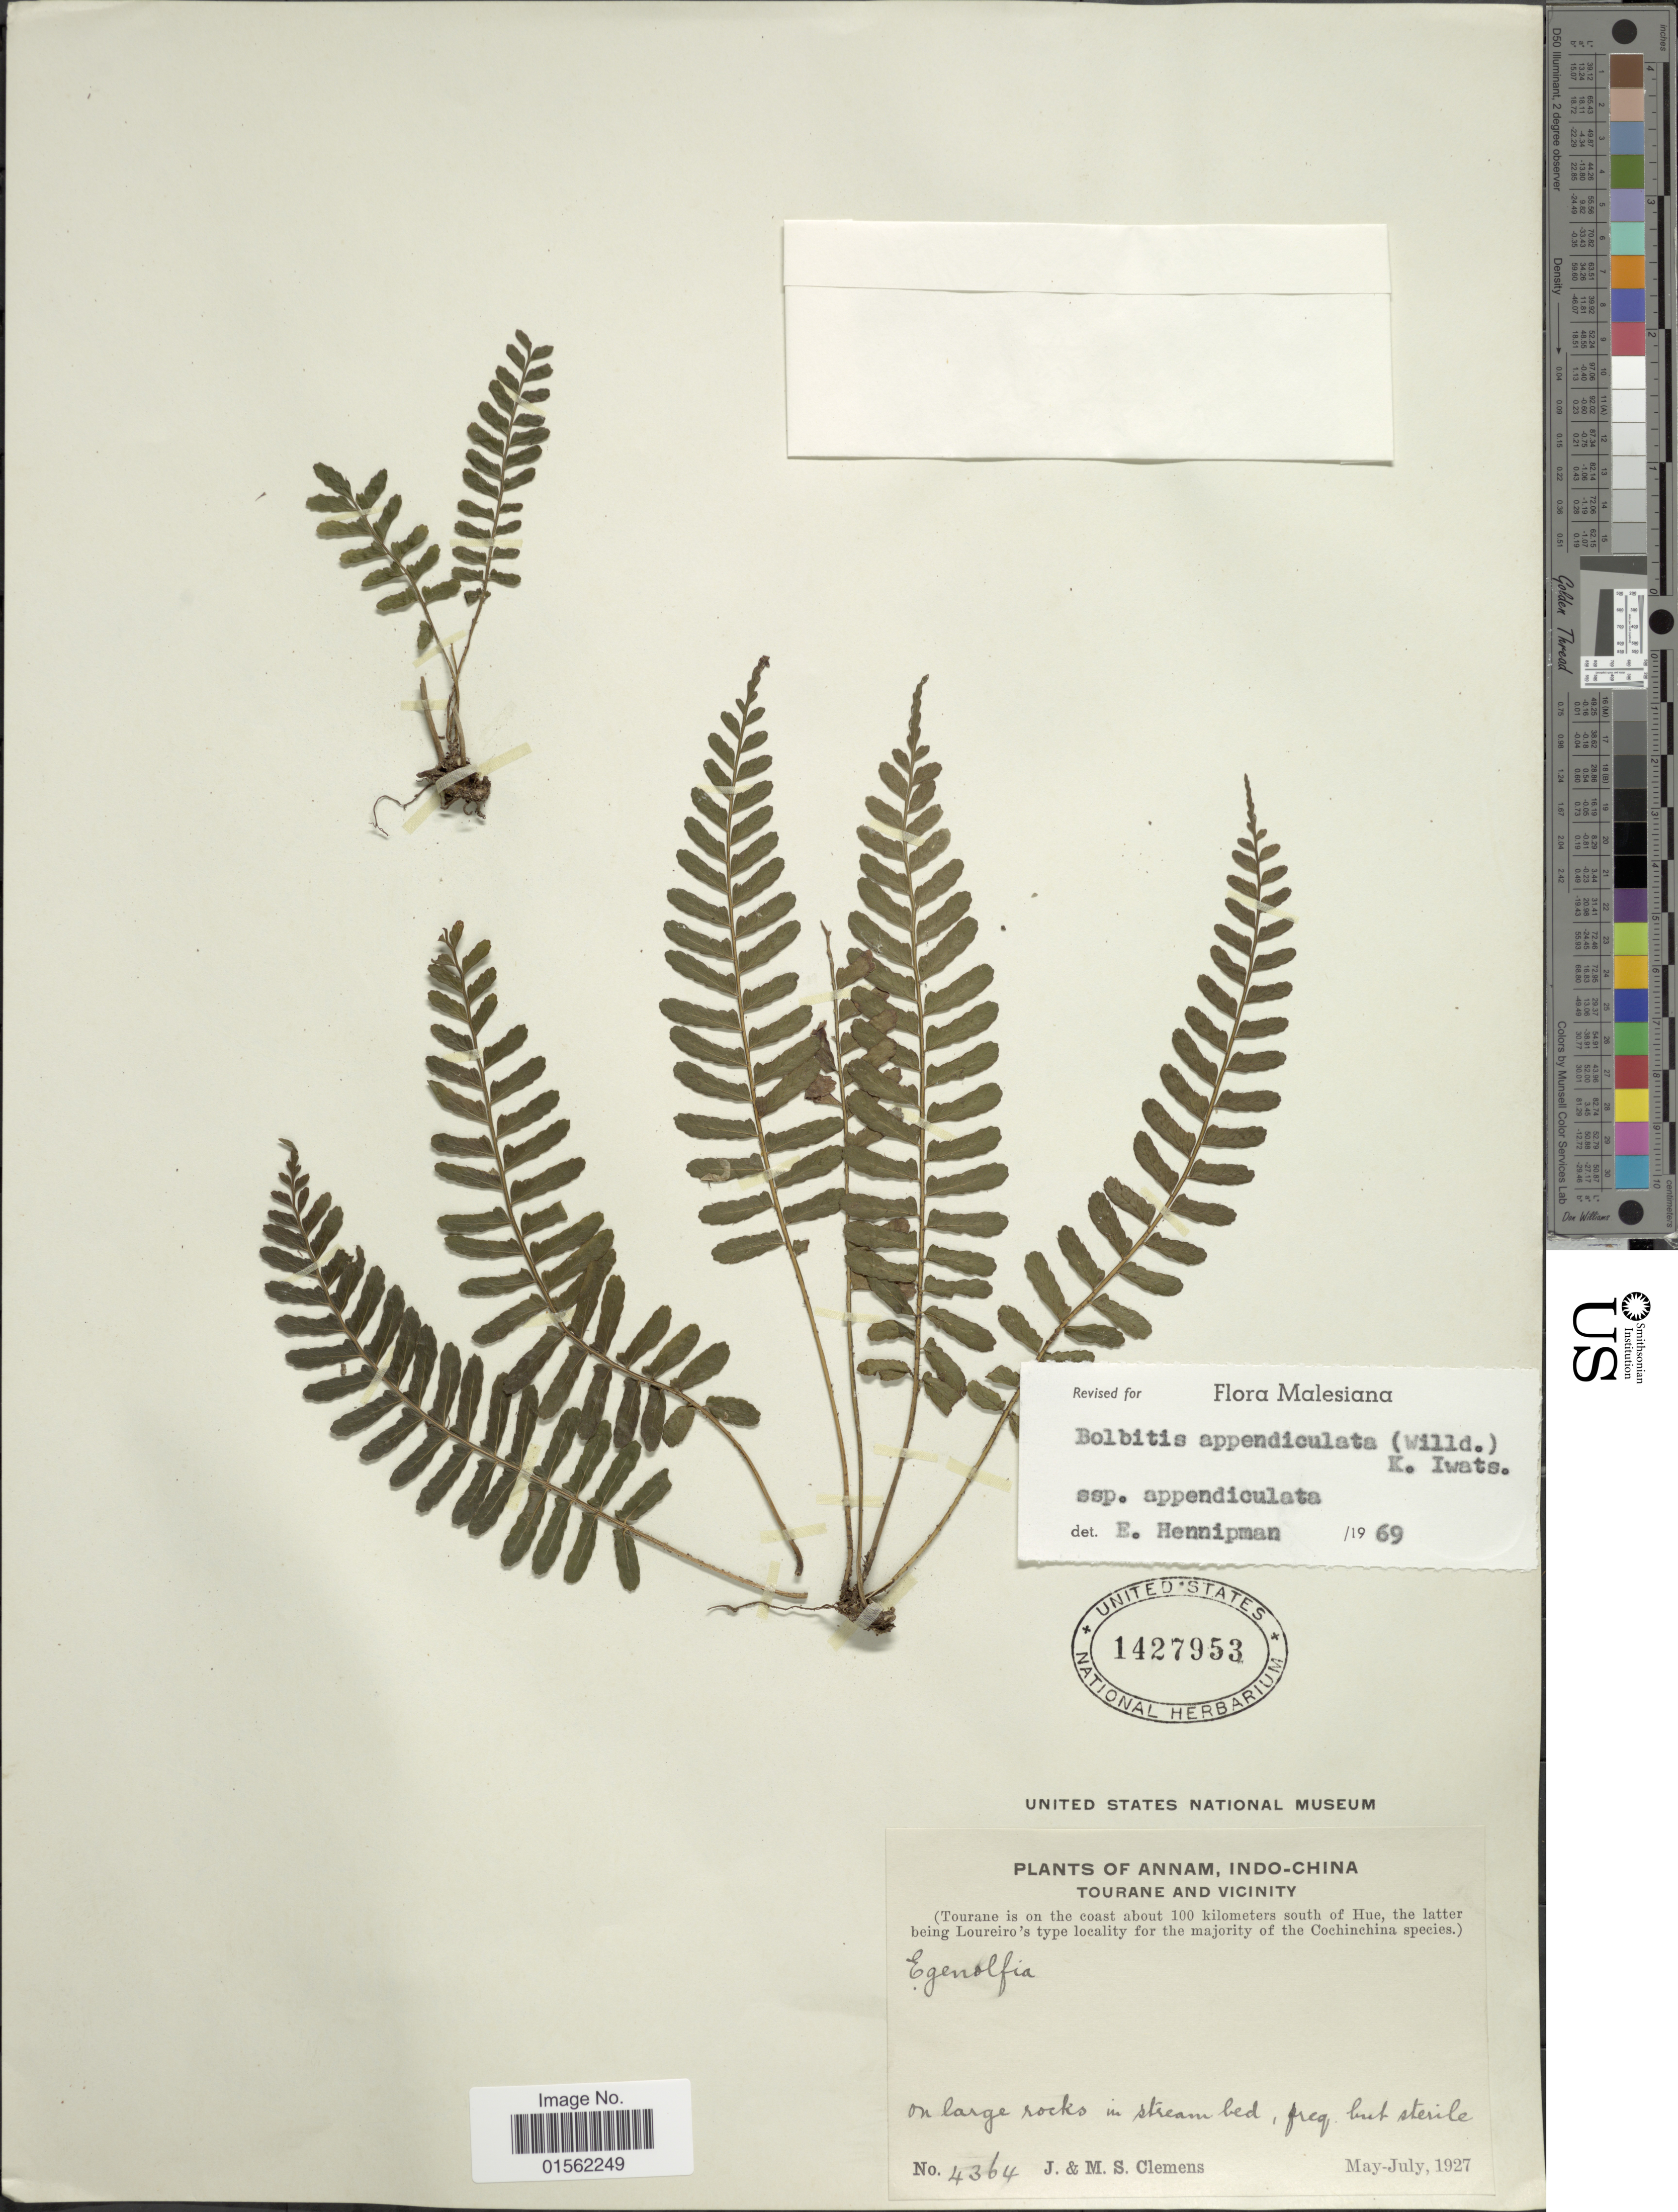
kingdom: Plantae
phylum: Tracheophyta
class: Polypodiopsida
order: Polypodiales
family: Dryopteridaceae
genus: Bolbitis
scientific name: Bolbitis appendiculata var. appendiculata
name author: (Willd.) K. Iwats.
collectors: F. Dickason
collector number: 6789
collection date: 1938-01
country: Vietnam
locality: Annam, Indo-china Tourane and vicinity (Tourane is on the coat about 100 kilomters south of Hue, the latter being Loureiro's type locality for the majority of the Cochinchina species)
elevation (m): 975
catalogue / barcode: US 1755720